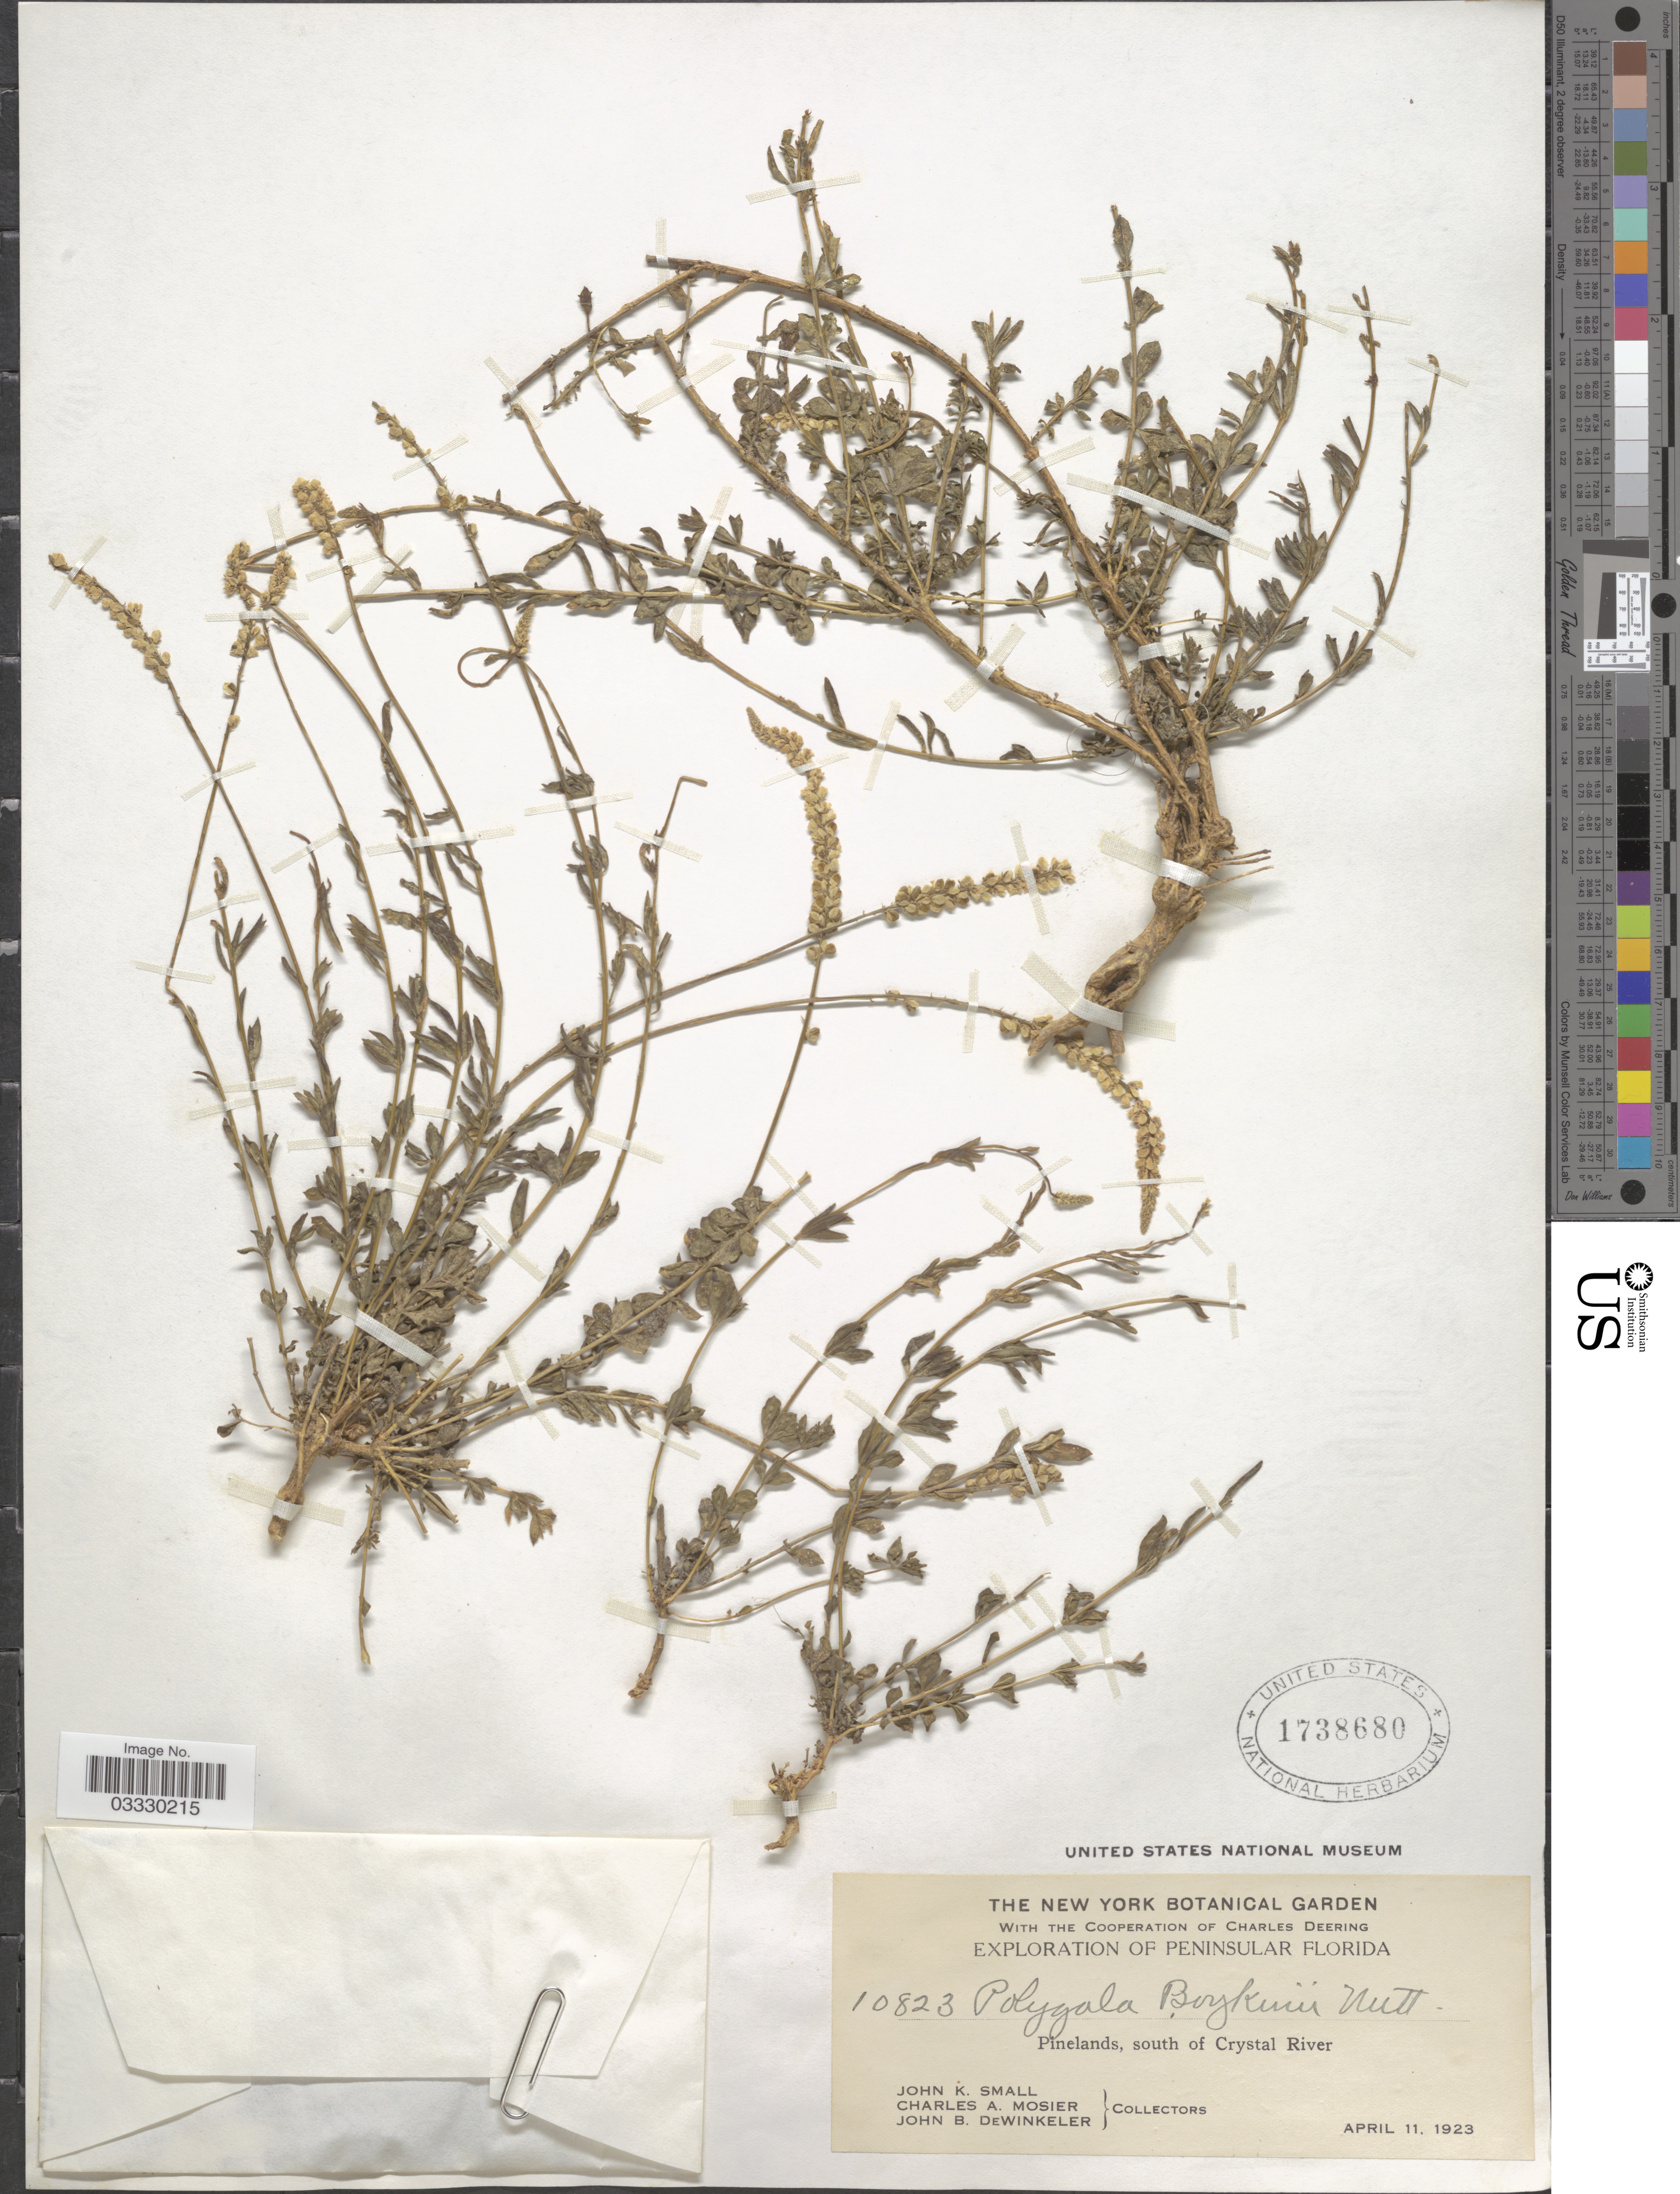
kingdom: Plantae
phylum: Tracheophyta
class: Magnoliopsida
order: Fabales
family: Polygalaceae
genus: Polygala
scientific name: Polygala boykinii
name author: Nutt.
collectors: J. K. Small, C. A. Mosier & J. Dewinkler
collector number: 10823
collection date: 1923-04-11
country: United States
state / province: Florida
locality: Peninsular Florida. Pinelands, south of Crystal River.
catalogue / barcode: US 1738680